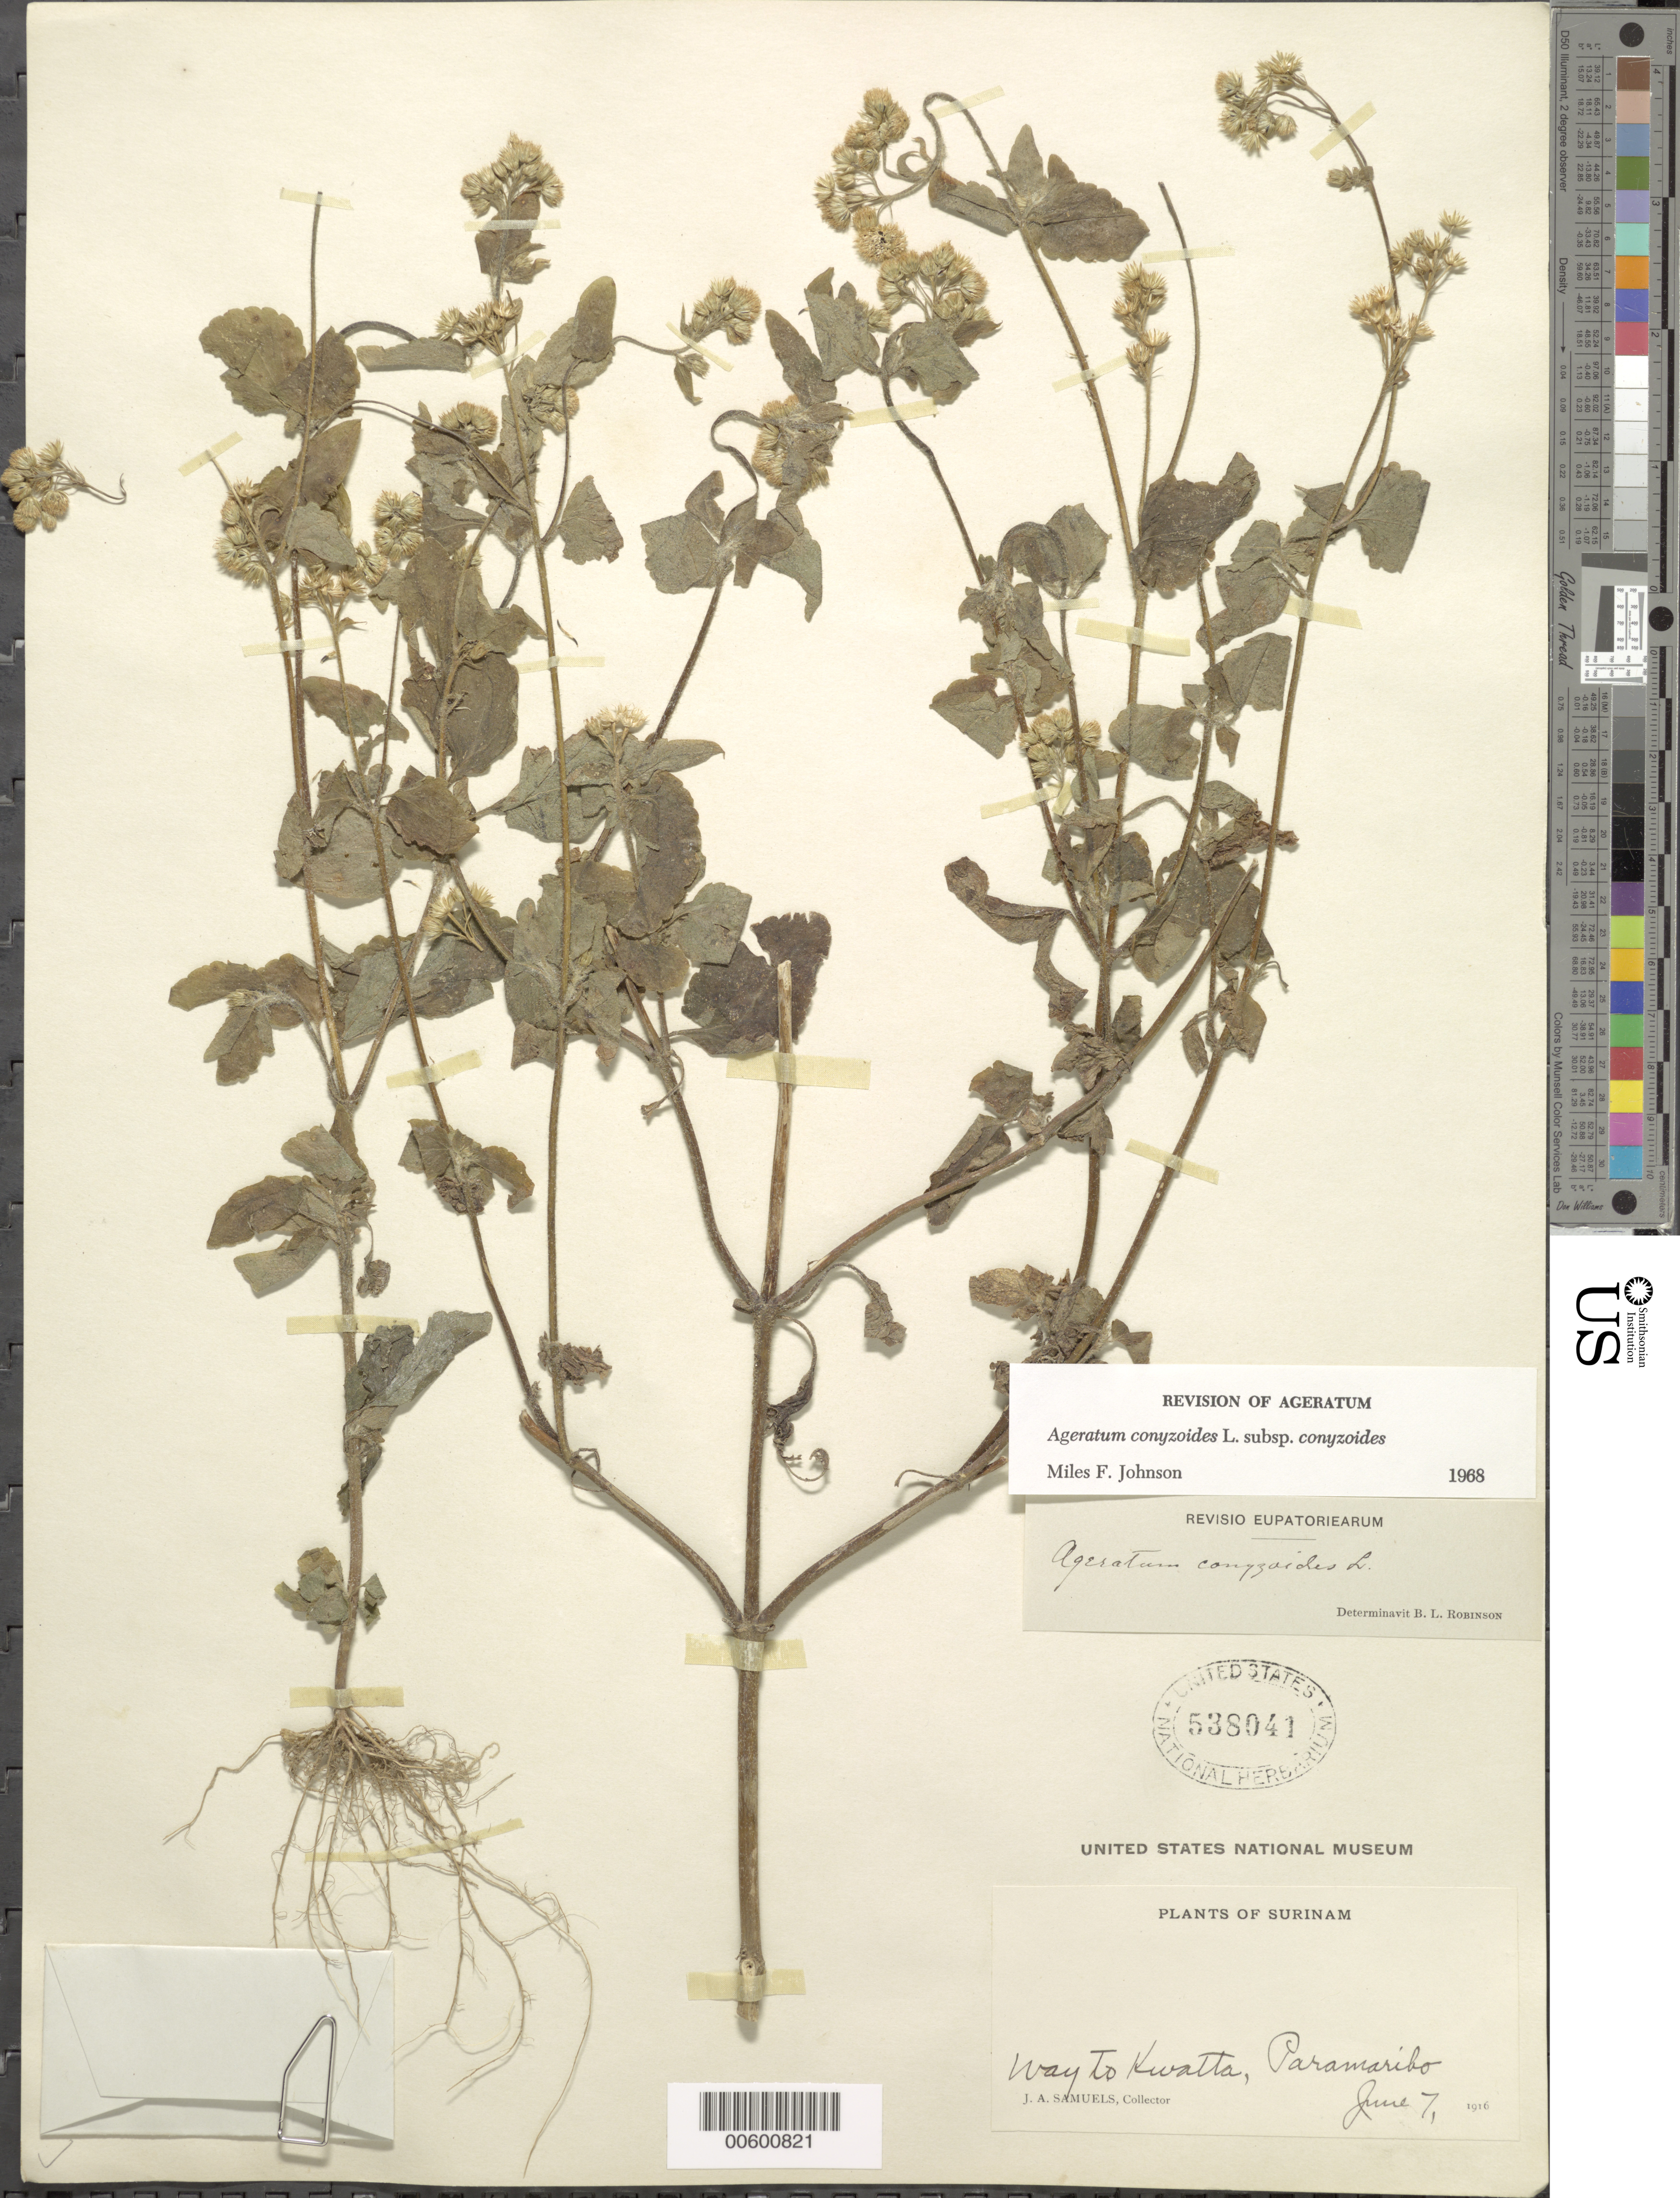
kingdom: Plantae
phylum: Tracheophyta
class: Magnoliopsida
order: Asterales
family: Asteraceae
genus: Ageratum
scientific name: Ageratum conyzoides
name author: L.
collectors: J. A. Samuels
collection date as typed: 7-Jun-16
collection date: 1916-06-07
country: Suriname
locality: Paramaribo, Kwatta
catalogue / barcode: US 538041